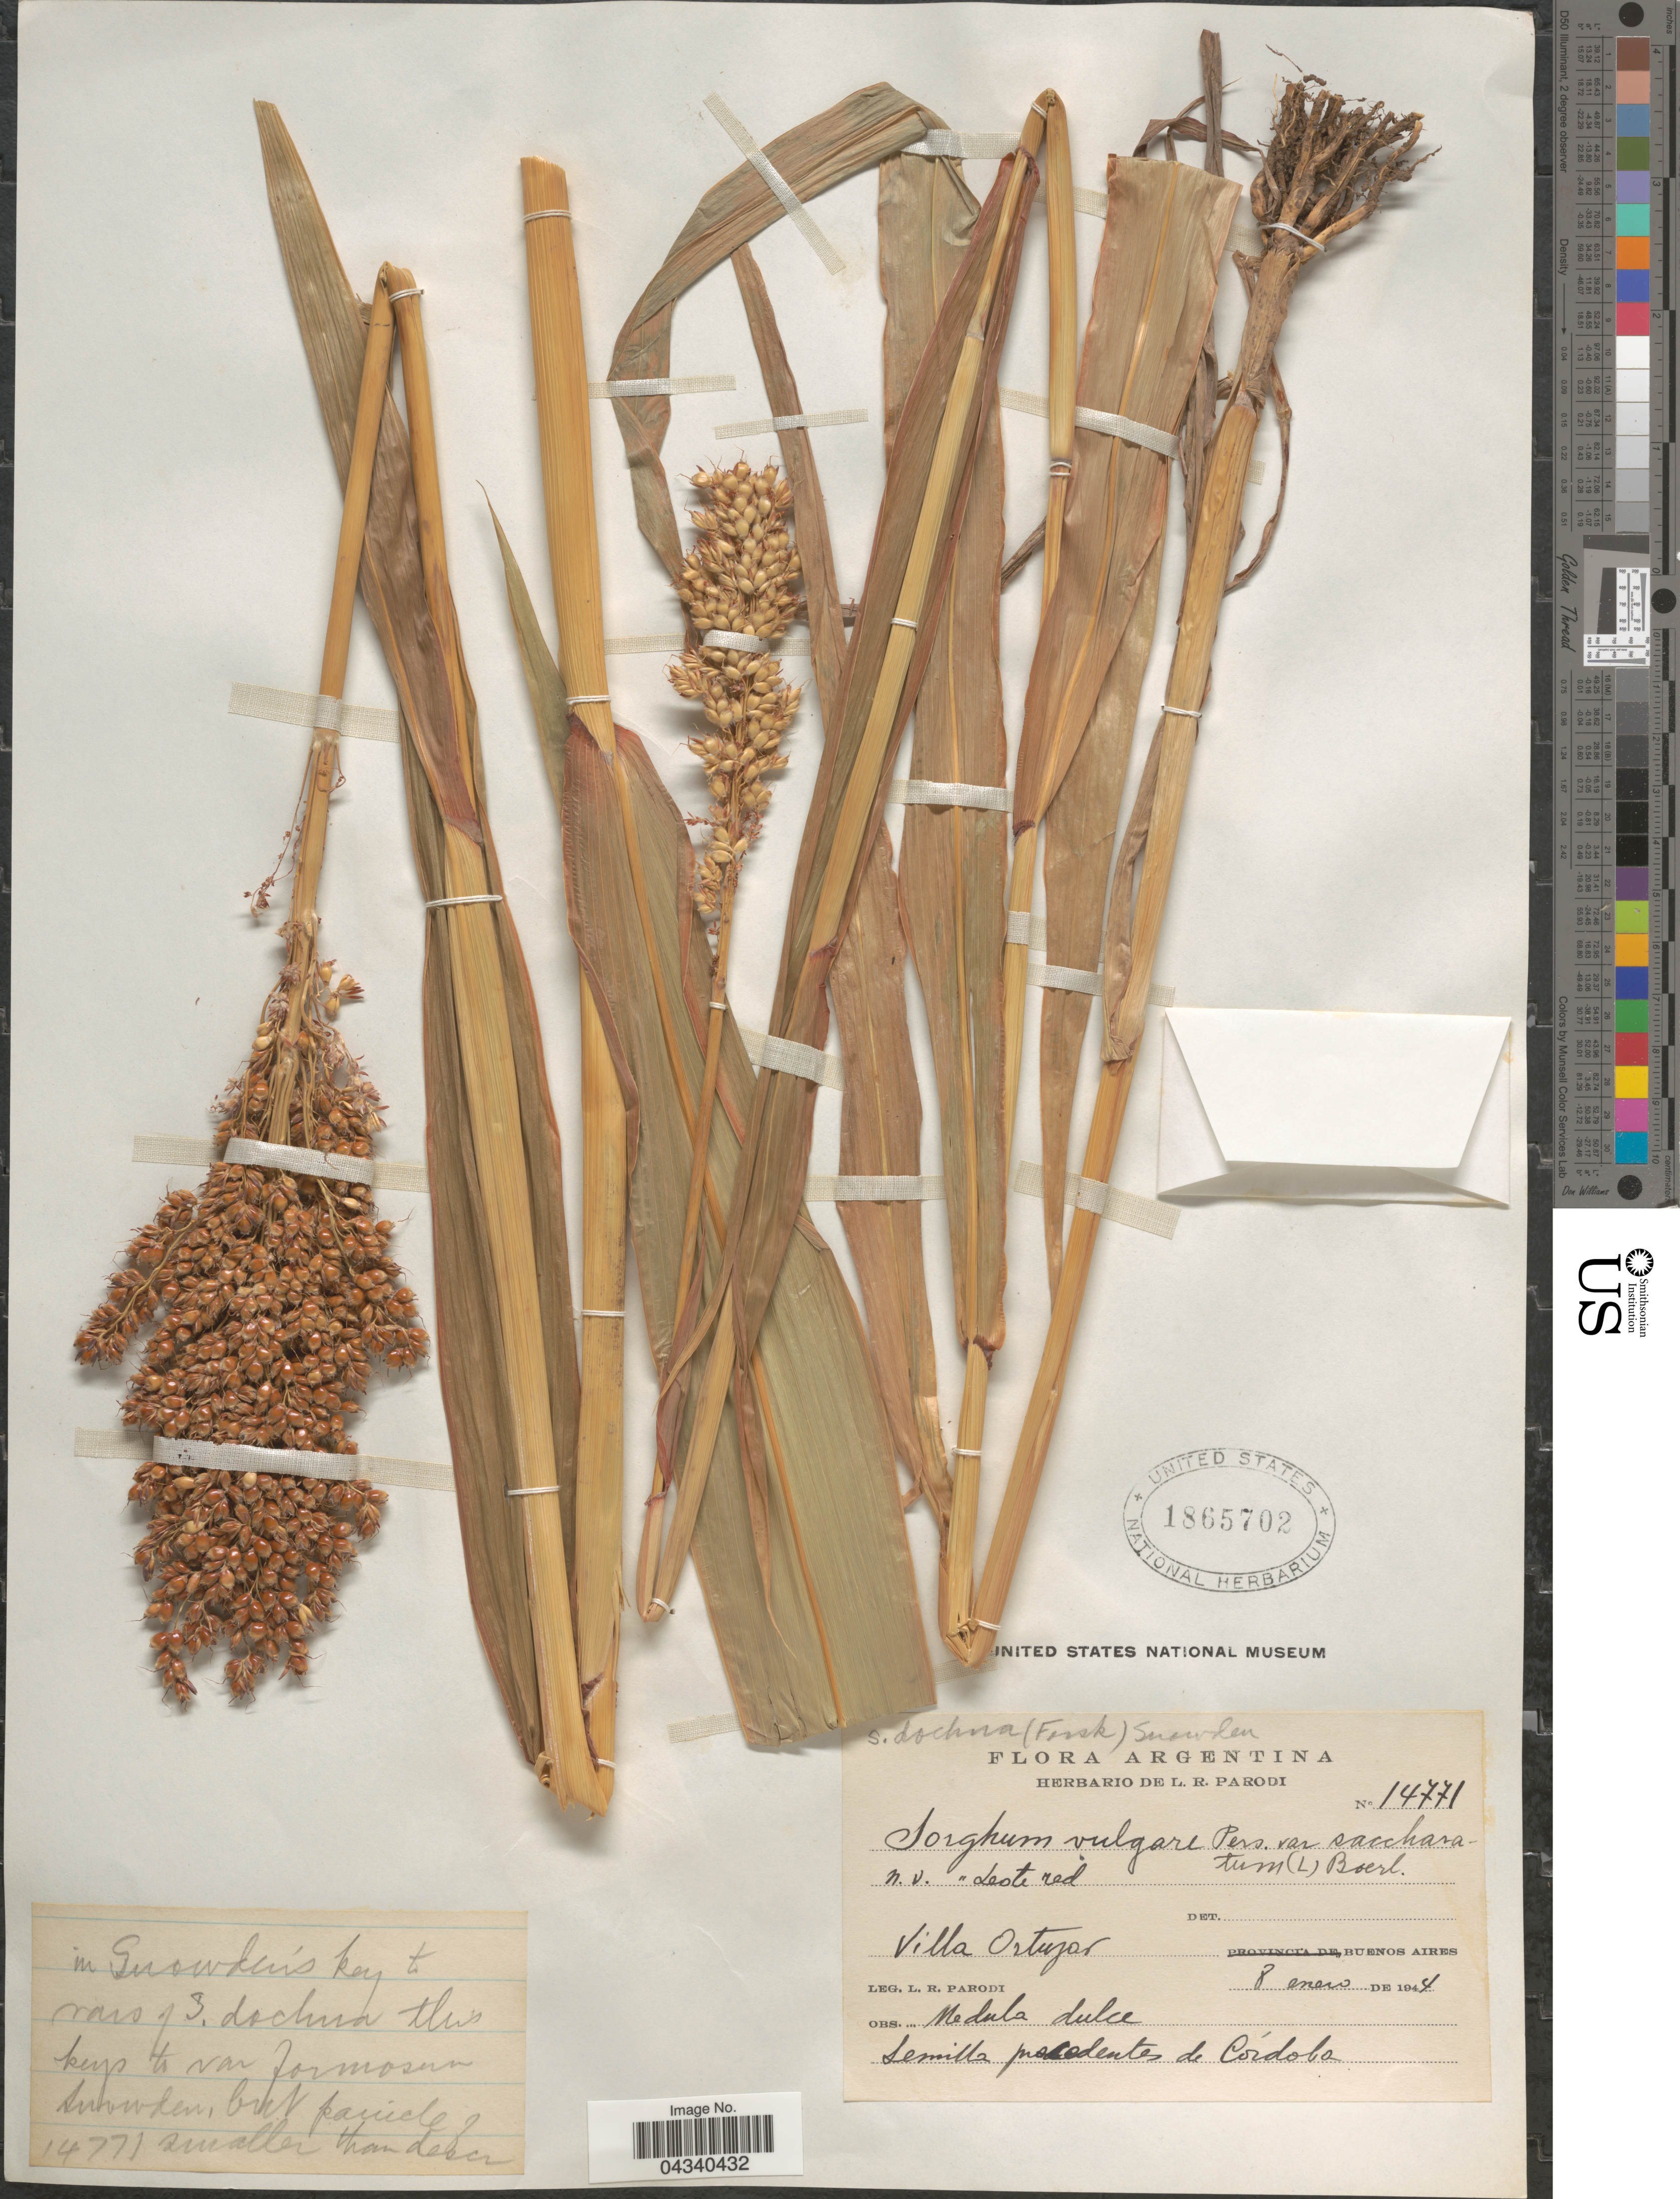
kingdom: Plantae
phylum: Tracheophyta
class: Liliopsida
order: Poales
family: Poaceae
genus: Sorghum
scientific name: Sorghum drummondii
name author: (Steud.) Nees ex Millsp. & Chase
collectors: L. R. Parodi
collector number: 14771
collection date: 1944-01-08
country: Argentina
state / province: Buenos Aires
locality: Villa Ortuzar.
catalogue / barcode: US 1865702